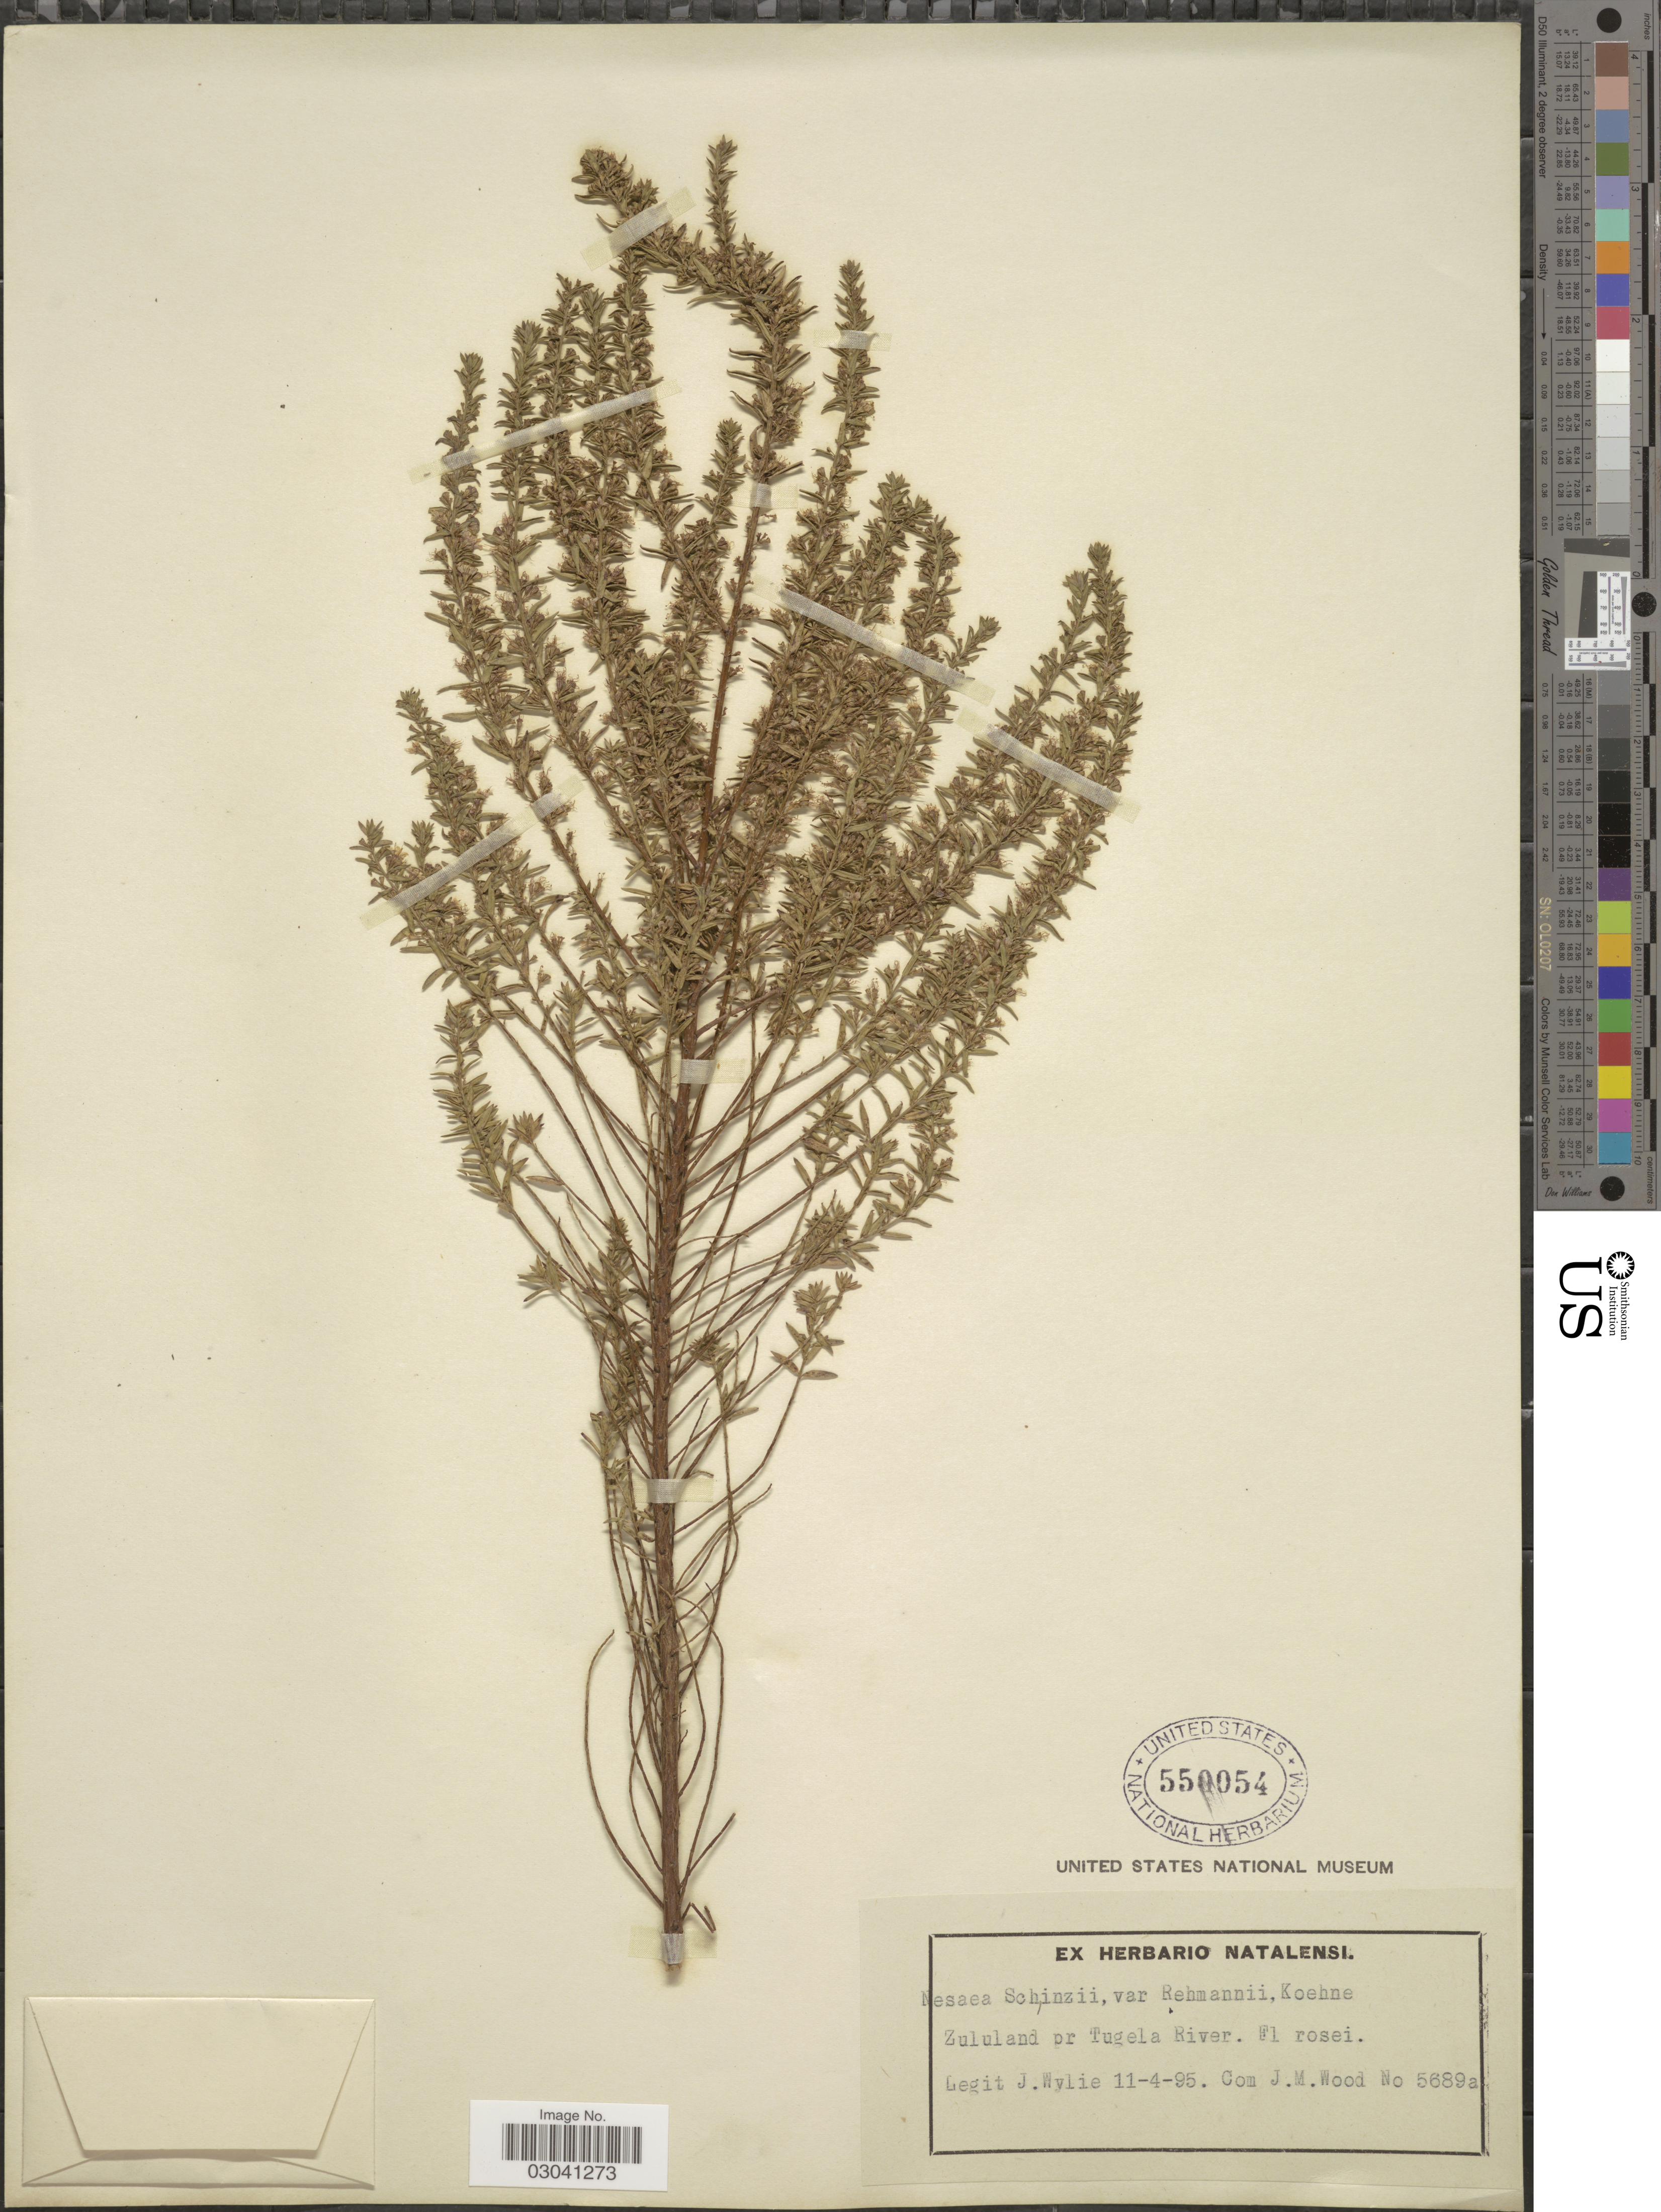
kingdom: Plantae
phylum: Tracheophyta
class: Magnoliopsida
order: Myrtales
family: Lythraceae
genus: Ammannia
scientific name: Ammannia schinzii subsp. schinzii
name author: (Koehne) S.A. Graham & Gandhi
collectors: J. Wylie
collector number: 5689a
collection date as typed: Transcribed d/m/y: 11/4/95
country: South Africa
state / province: KwaZulu-Natal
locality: Zululand pr Tugela River.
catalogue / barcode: US 550054